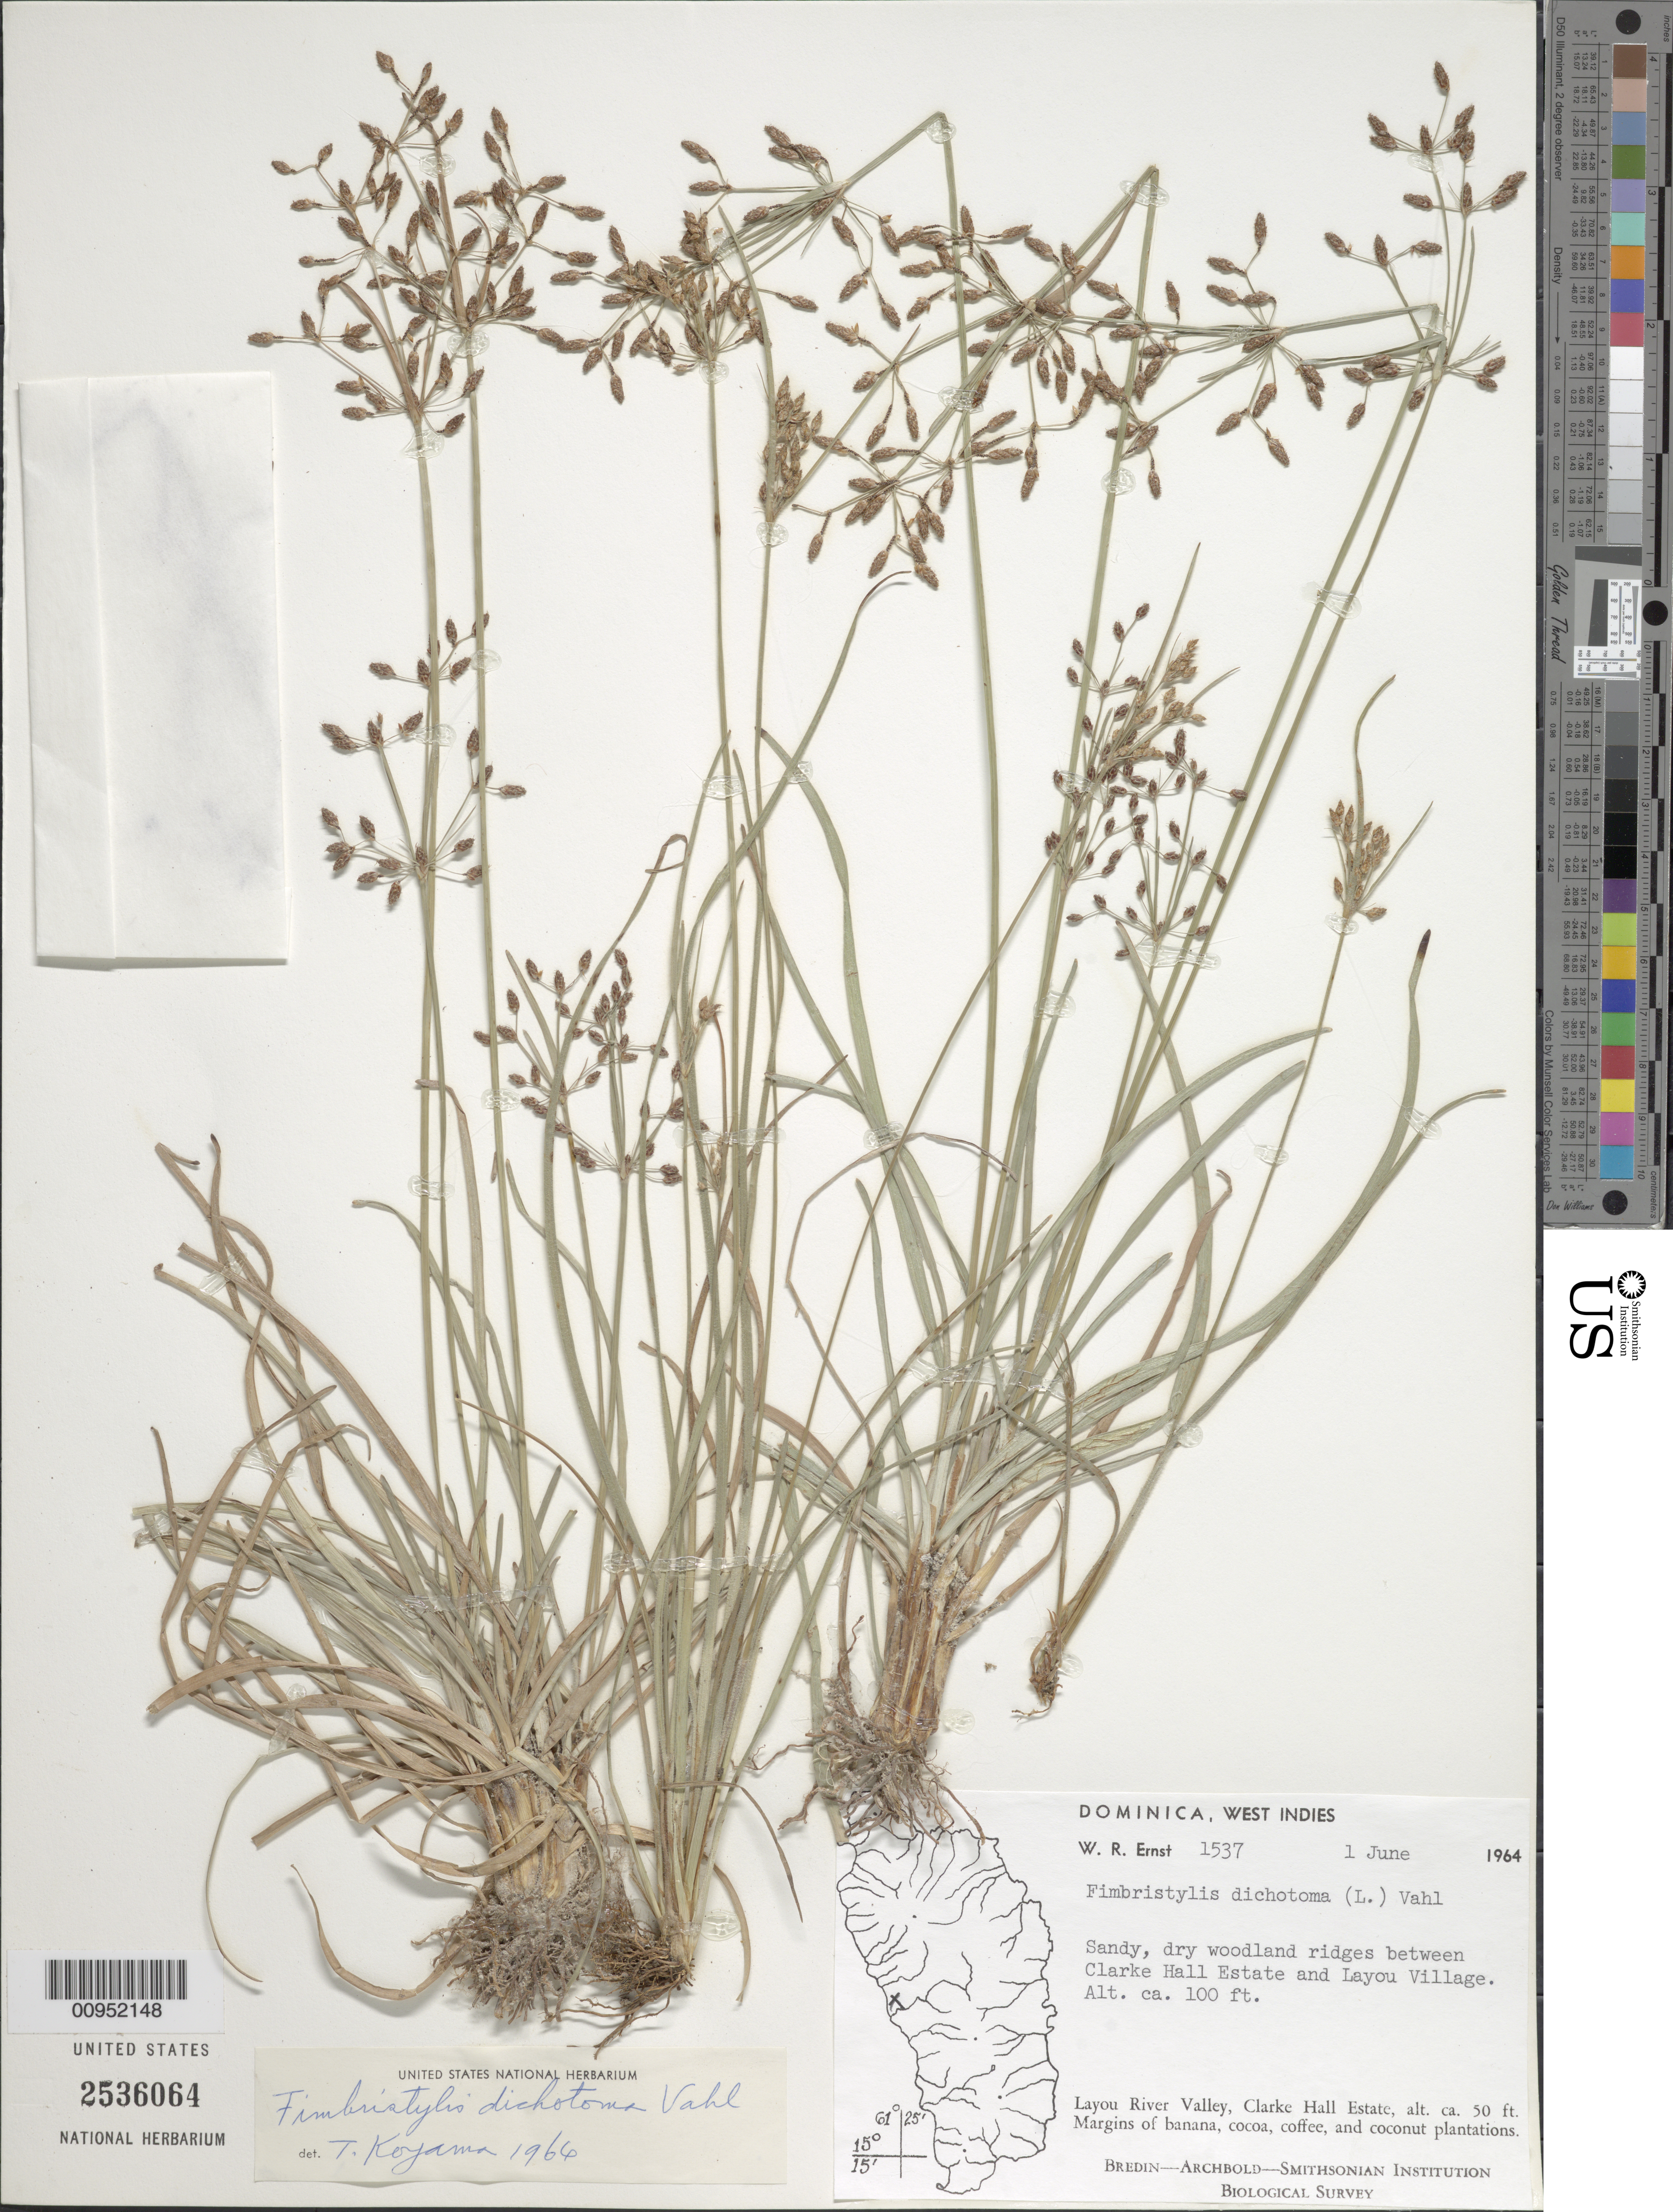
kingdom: Plantae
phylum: Tracheophyta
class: Liliopsida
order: Poales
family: Cyperaceae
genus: Fimbristylis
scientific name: Fimbristylis dichotoma subsp. dichotoma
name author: (L.) Vahl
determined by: Koyama, T.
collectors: W. R. Ernst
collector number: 1537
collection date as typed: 01 Jun 1964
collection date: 1964-06-01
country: Dominica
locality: Layou River Valley, woodland ridges between Clarke Hall Estate and Layou Villate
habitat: Sandy, dry woodland ridges; margins of banana, cocoa, and coconut plantations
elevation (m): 30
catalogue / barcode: US 2536064